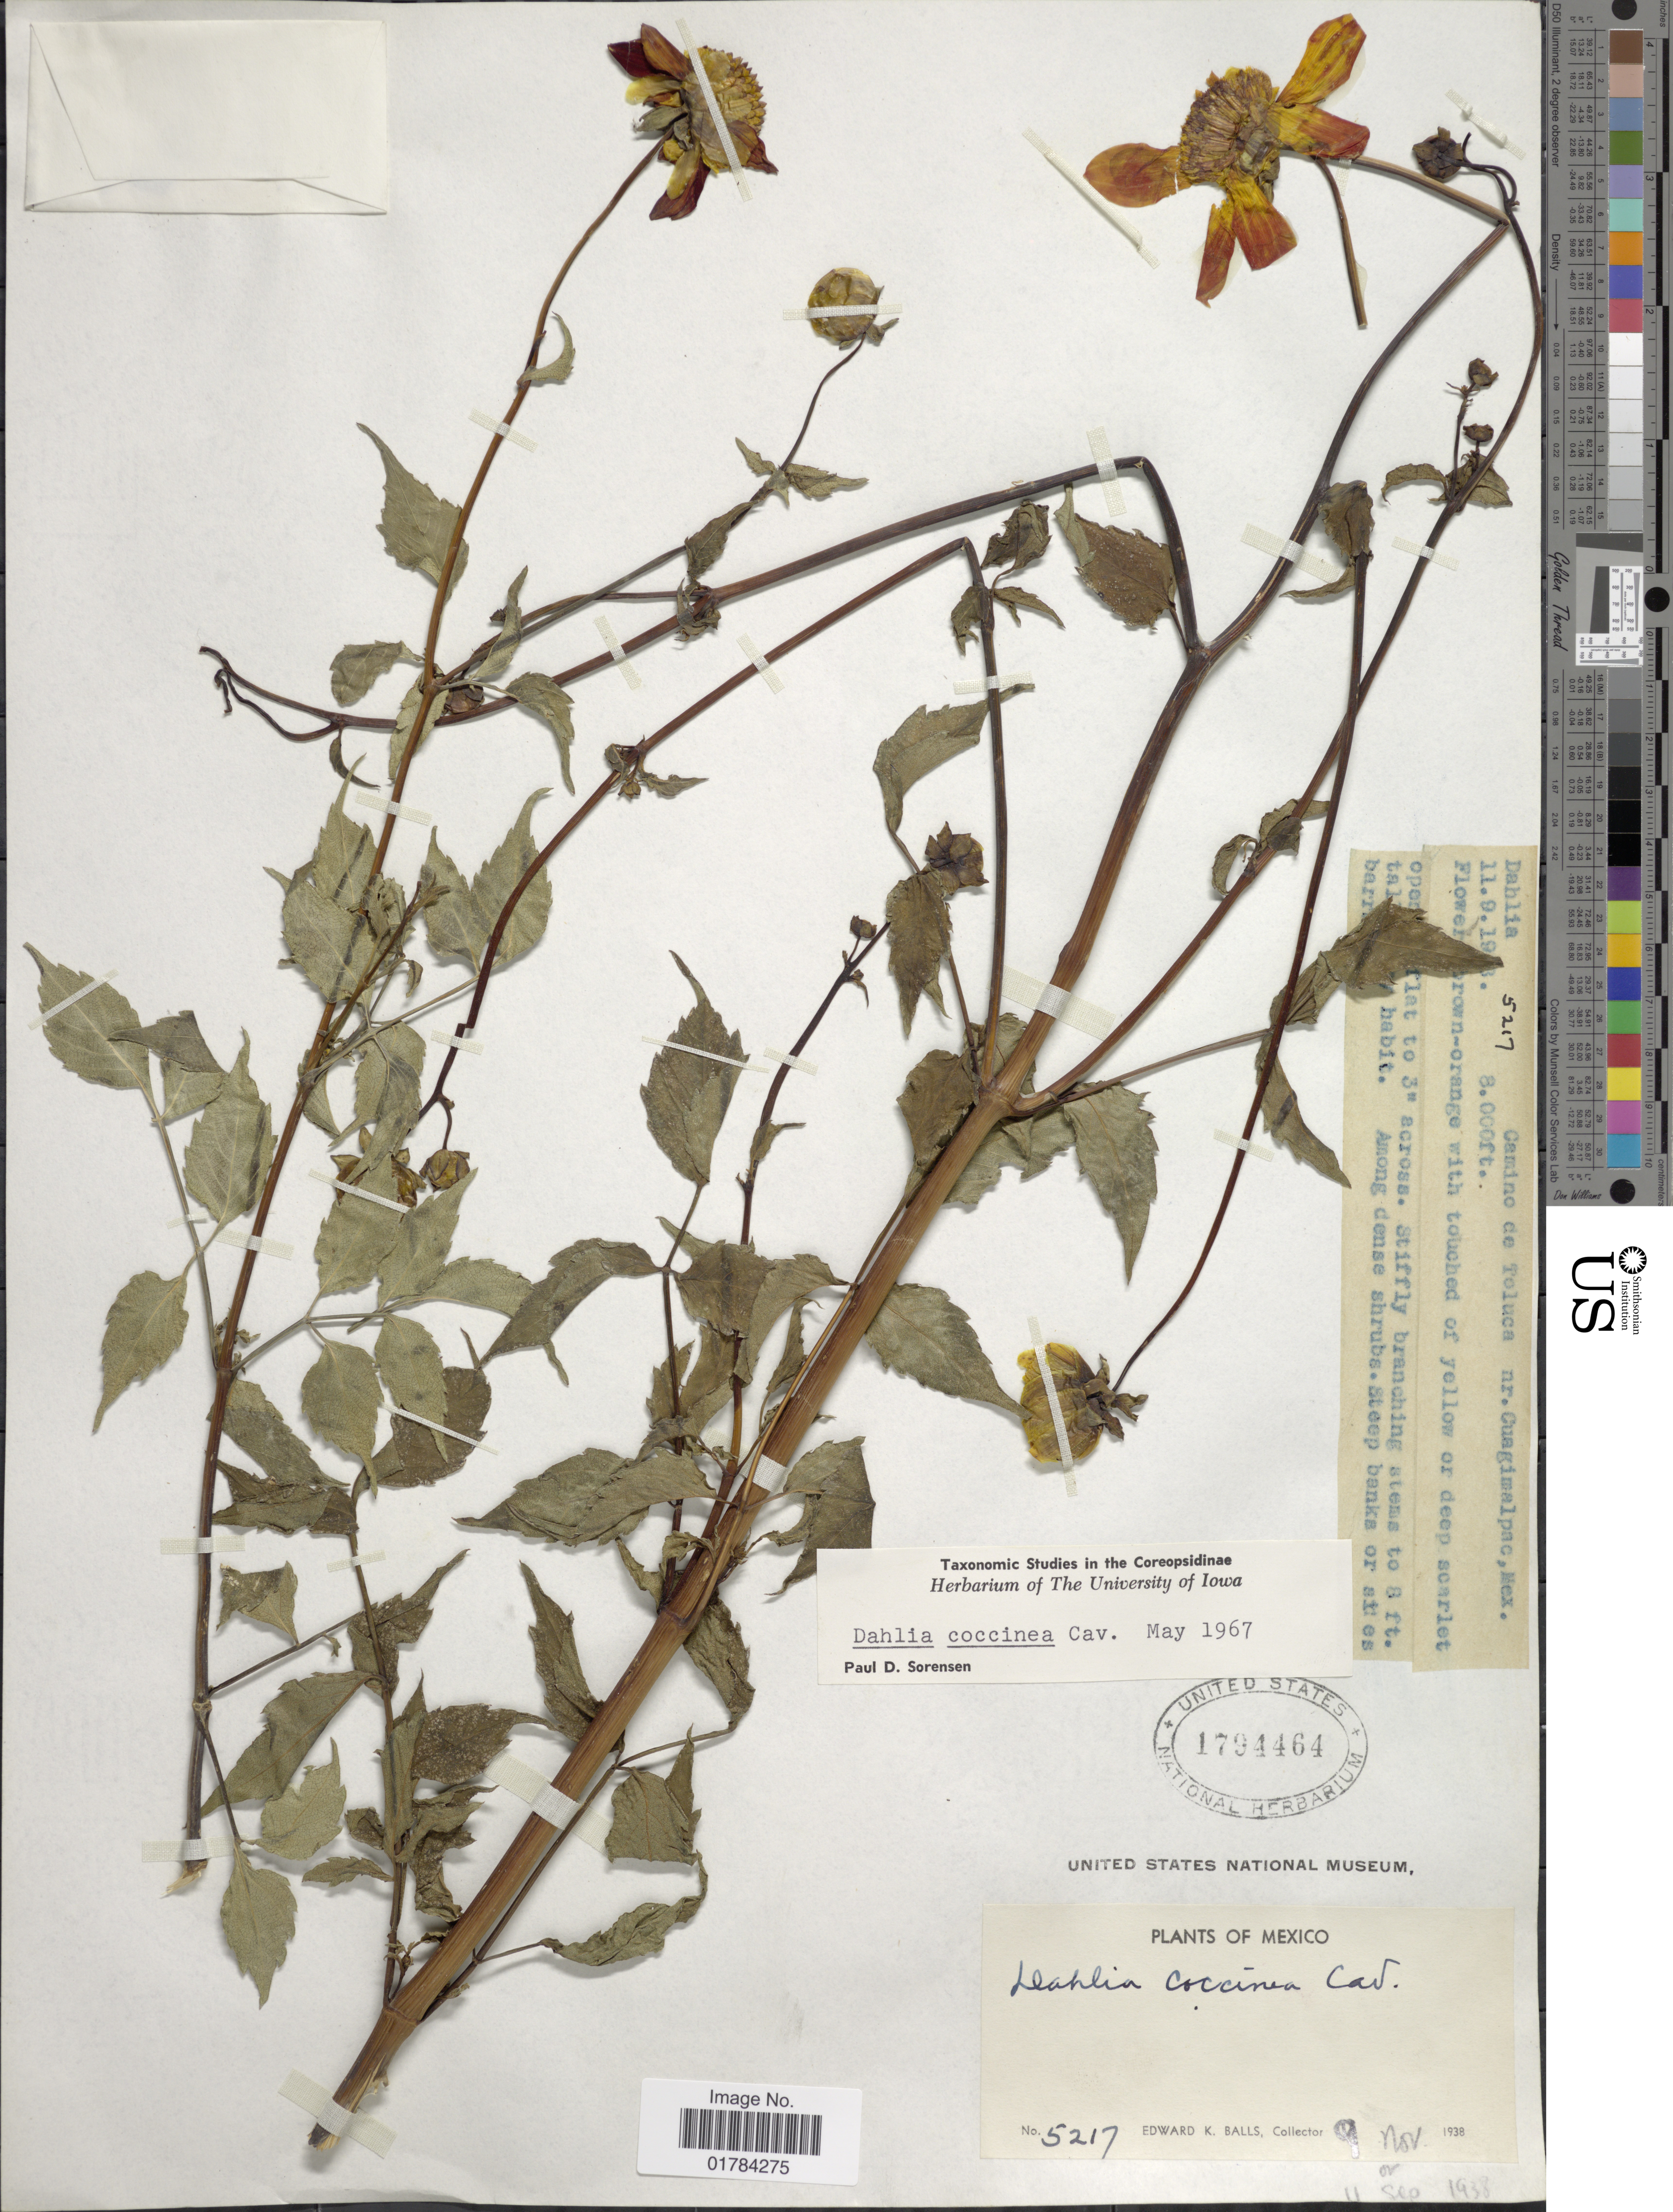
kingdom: Plantae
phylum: Tracheophyta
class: Magnoliopsida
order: Asterales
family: Asteraceae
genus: Dahlia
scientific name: Dahlia coccinea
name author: Cav.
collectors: E. K. Balls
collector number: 5217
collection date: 1939-11-09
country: Mexico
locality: Camino de Toluca nr. Cuagimalpac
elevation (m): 2438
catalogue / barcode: US 1794464